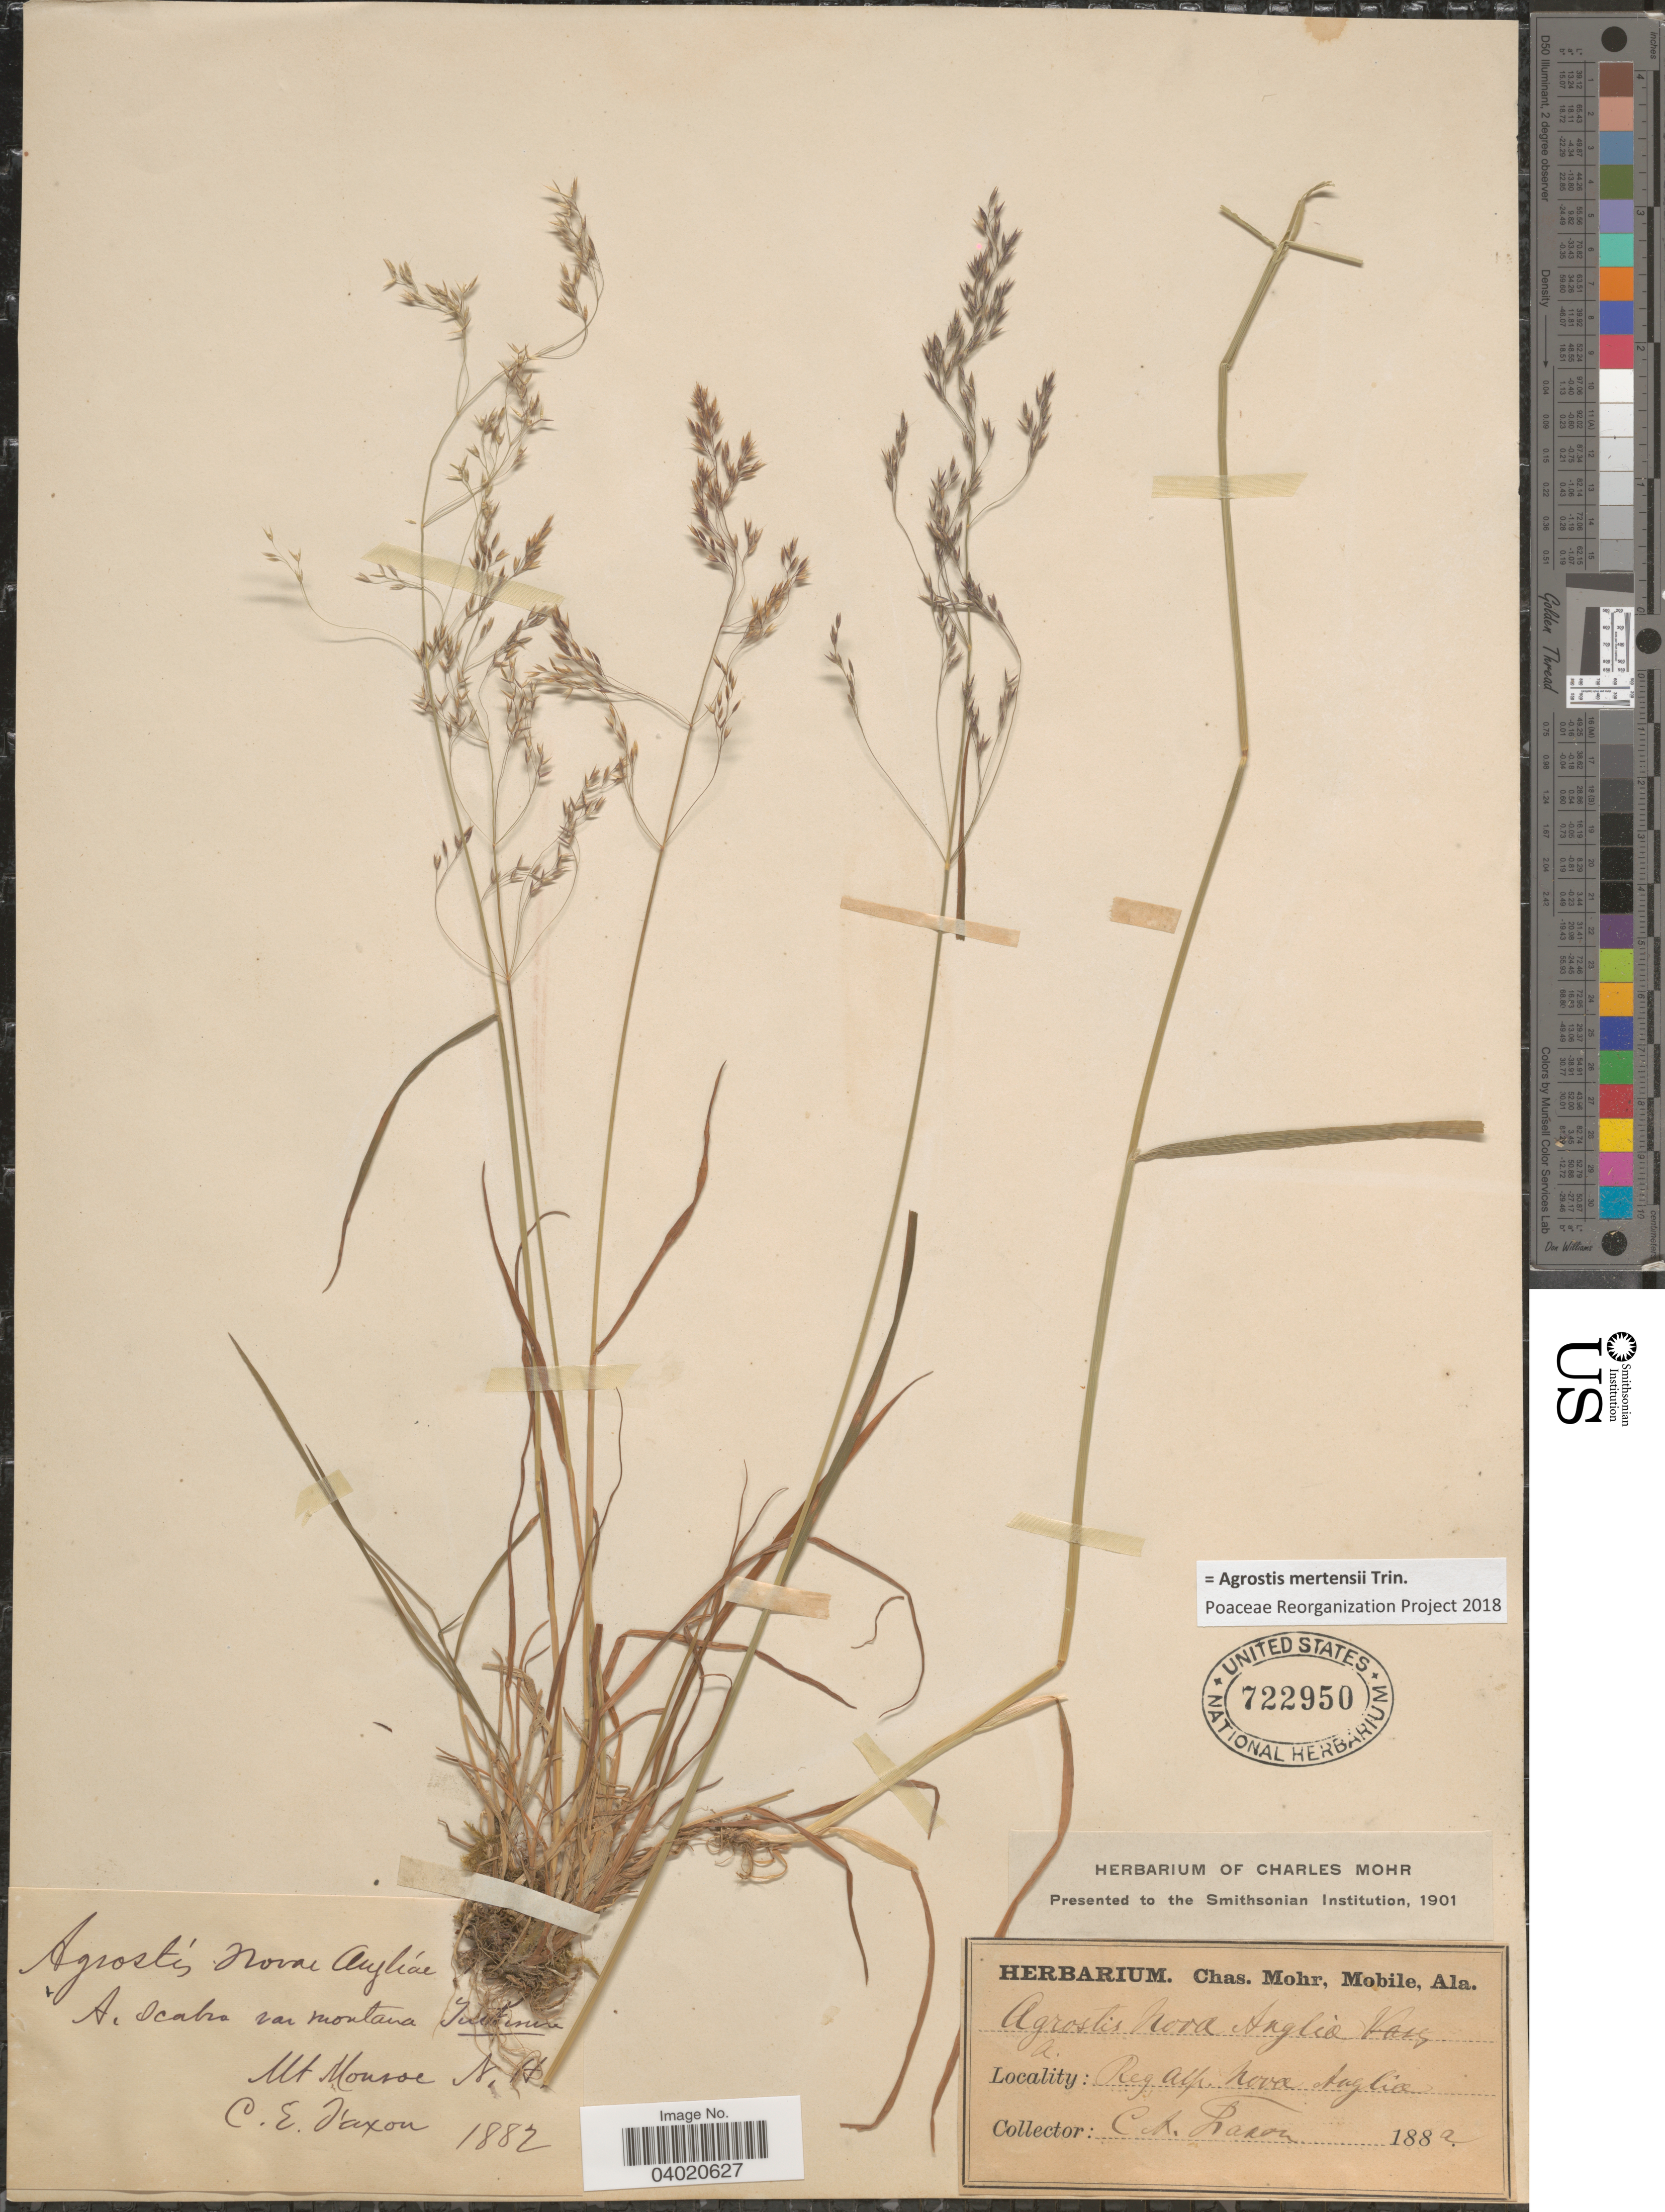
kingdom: Plantae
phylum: Tracheophyta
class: Liliopsida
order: Poales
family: Poaceae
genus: Agrostis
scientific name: Agrostis mertensii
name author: Trin.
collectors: C. Faxon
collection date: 1882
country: United States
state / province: New Hampshire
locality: Mt Monroe. Reg. Alp. Nova Anglia.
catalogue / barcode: US 722950